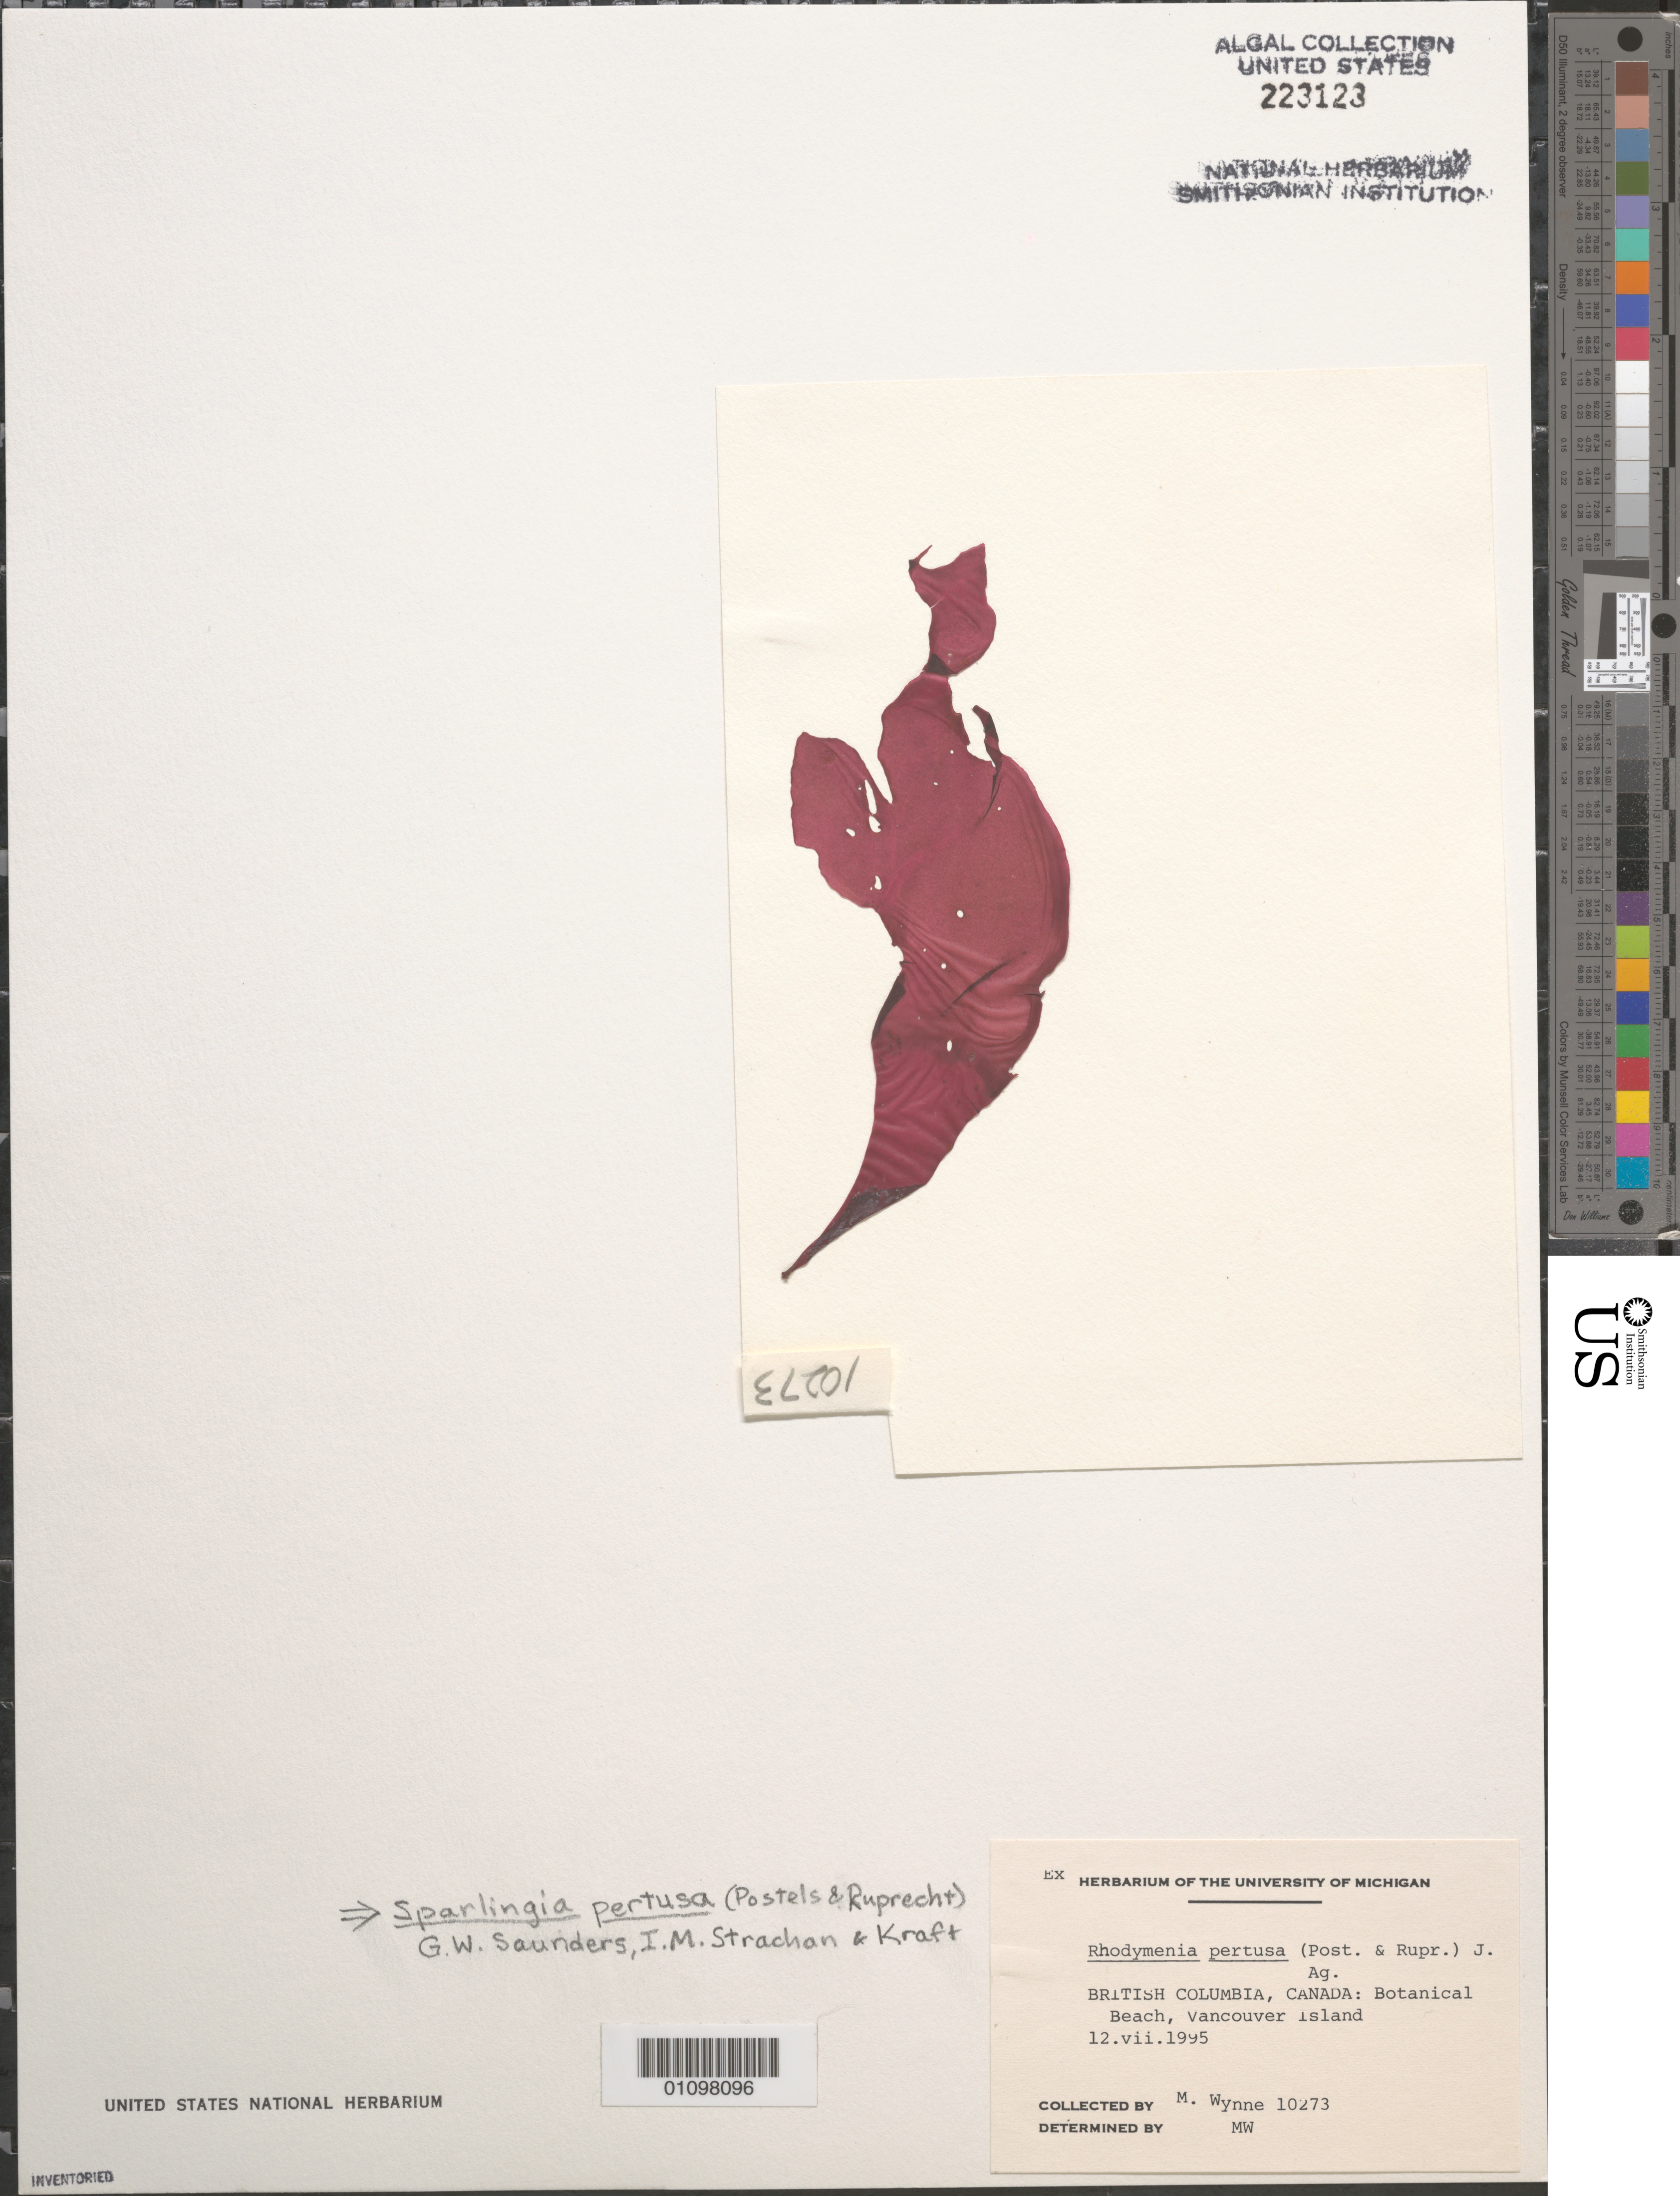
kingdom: Plantae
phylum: Rhodophyta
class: Florideophyceae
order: Rhodymeniales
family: Rhodymeniaceae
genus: Sparlingia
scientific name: Sparlingia pertusa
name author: (Postels & Rupr.) G.W. Saunders et al.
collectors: M.J. Wynne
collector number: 10273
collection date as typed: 12 Jul 1995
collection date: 1995-07-12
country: Canada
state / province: British Columbia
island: Vancouver Island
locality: Botanical Beach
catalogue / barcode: US 223123